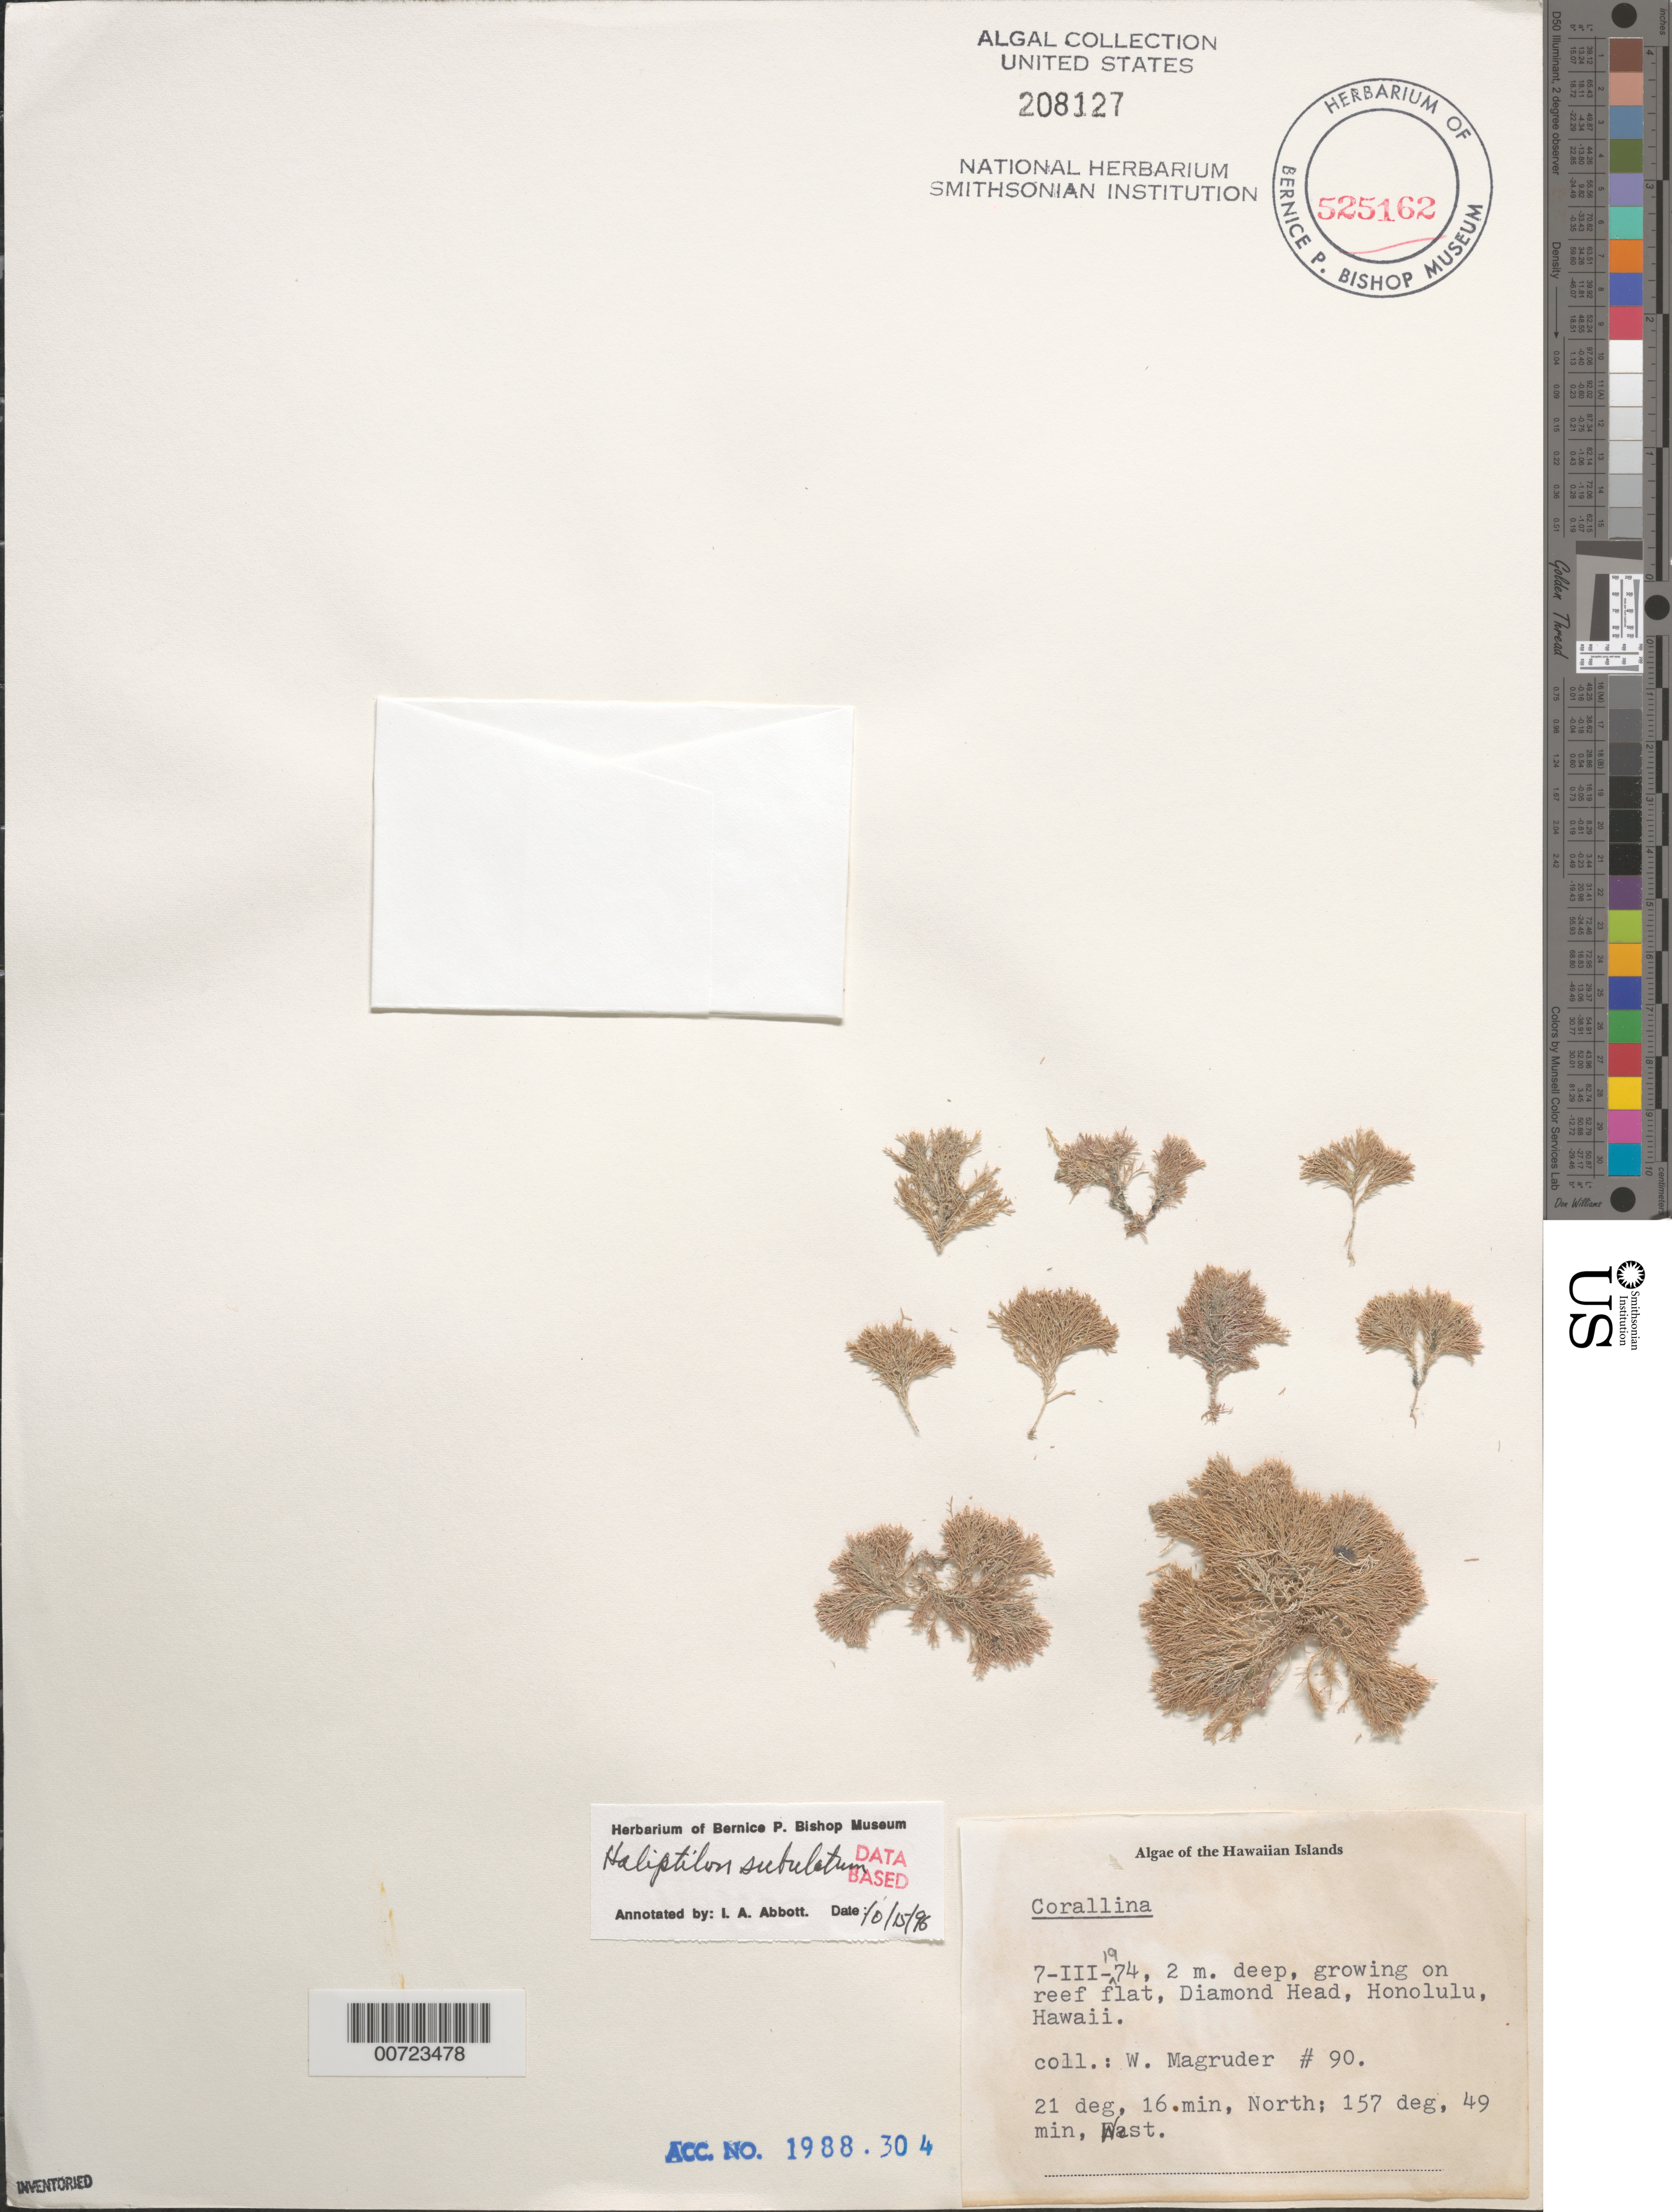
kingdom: Plantae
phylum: Rhodophyta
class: Florideophyceae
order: Corallinales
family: Corallinaceae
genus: Jania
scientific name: Jania subulata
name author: (Ellis & Sol.) Sond.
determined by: Algae name updating Project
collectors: W. Magruder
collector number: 90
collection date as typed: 07 Mar 1974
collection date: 1974-03-07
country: United States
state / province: Hawaii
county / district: Honolulu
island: Oahu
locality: Diamond Head, Honolulu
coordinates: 21 deg, 16 min, North, 157 deg, 49 min, West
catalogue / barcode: US 208127